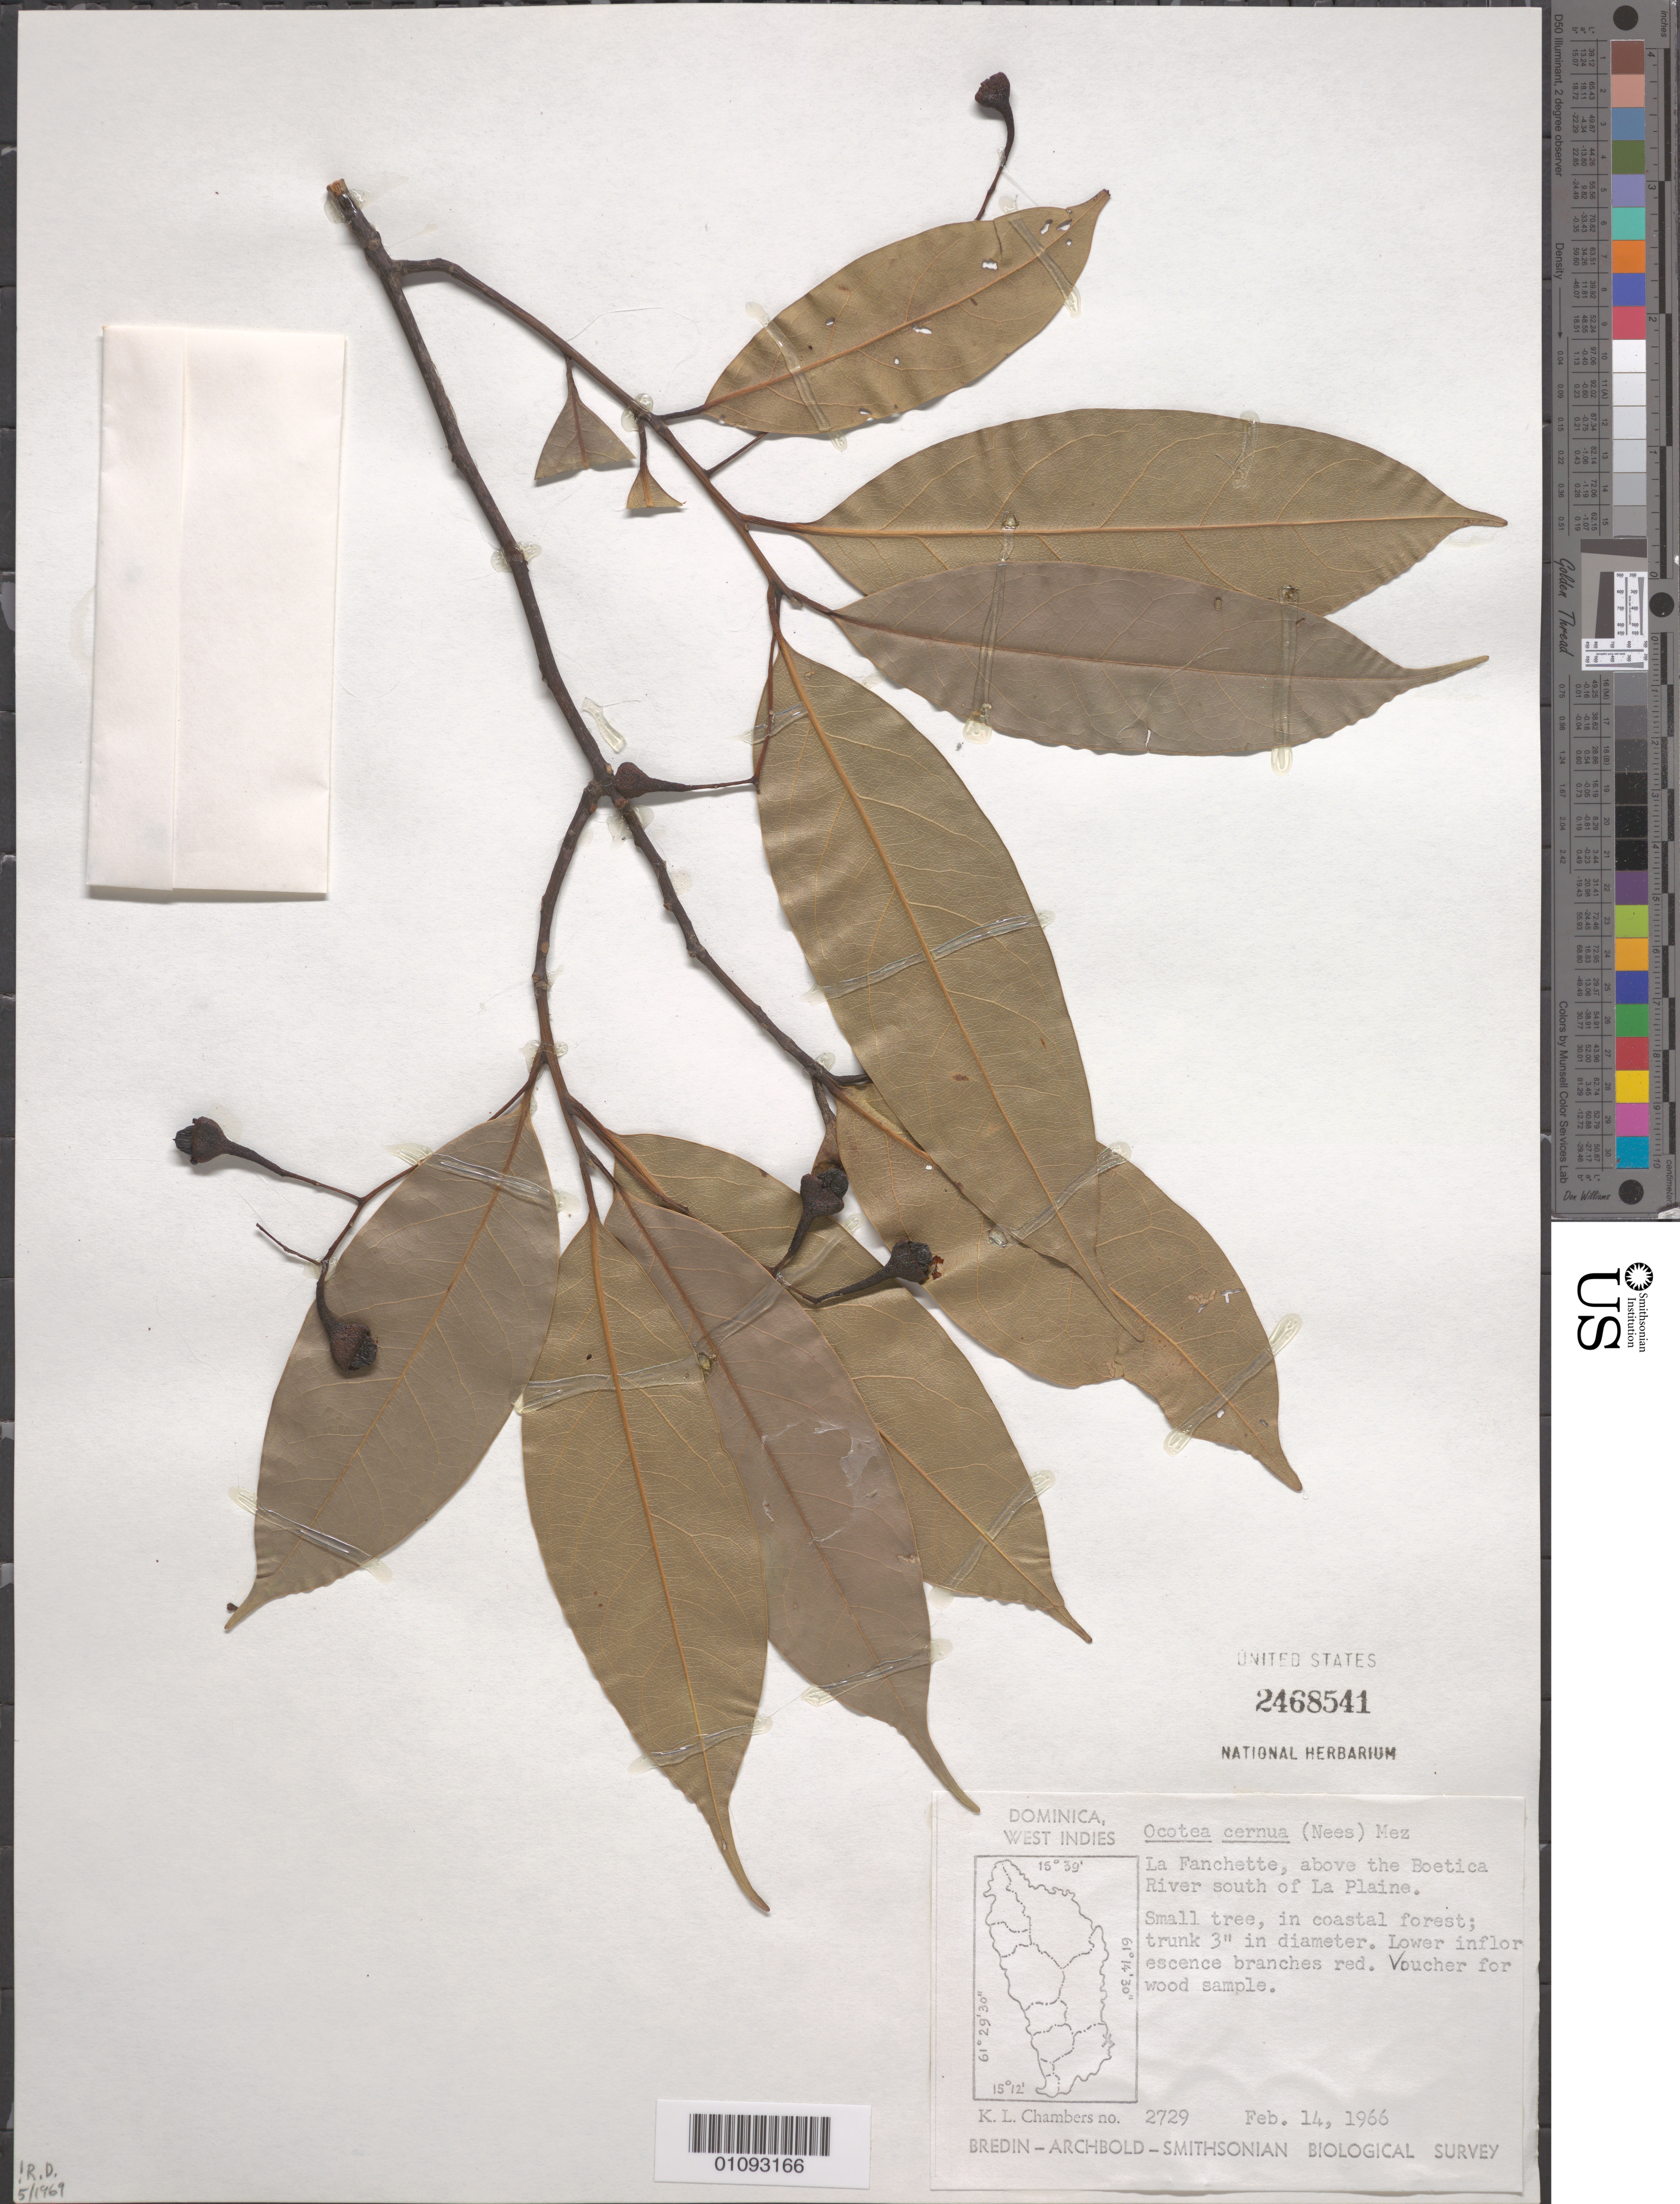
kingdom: Plantae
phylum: Tracheophyta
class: Magnoliopsida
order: Laurales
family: Lauraceae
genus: Ocotea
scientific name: Ocotea cernua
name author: (Nees) Mez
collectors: K. L. Chambers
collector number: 2729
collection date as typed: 14 Feb 1966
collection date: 1966-02-14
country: Dominica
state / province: St. Patrick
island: Dominica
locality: La Fanchette, above the Boetica River, S of La Plaine.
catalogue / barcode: US 2468541